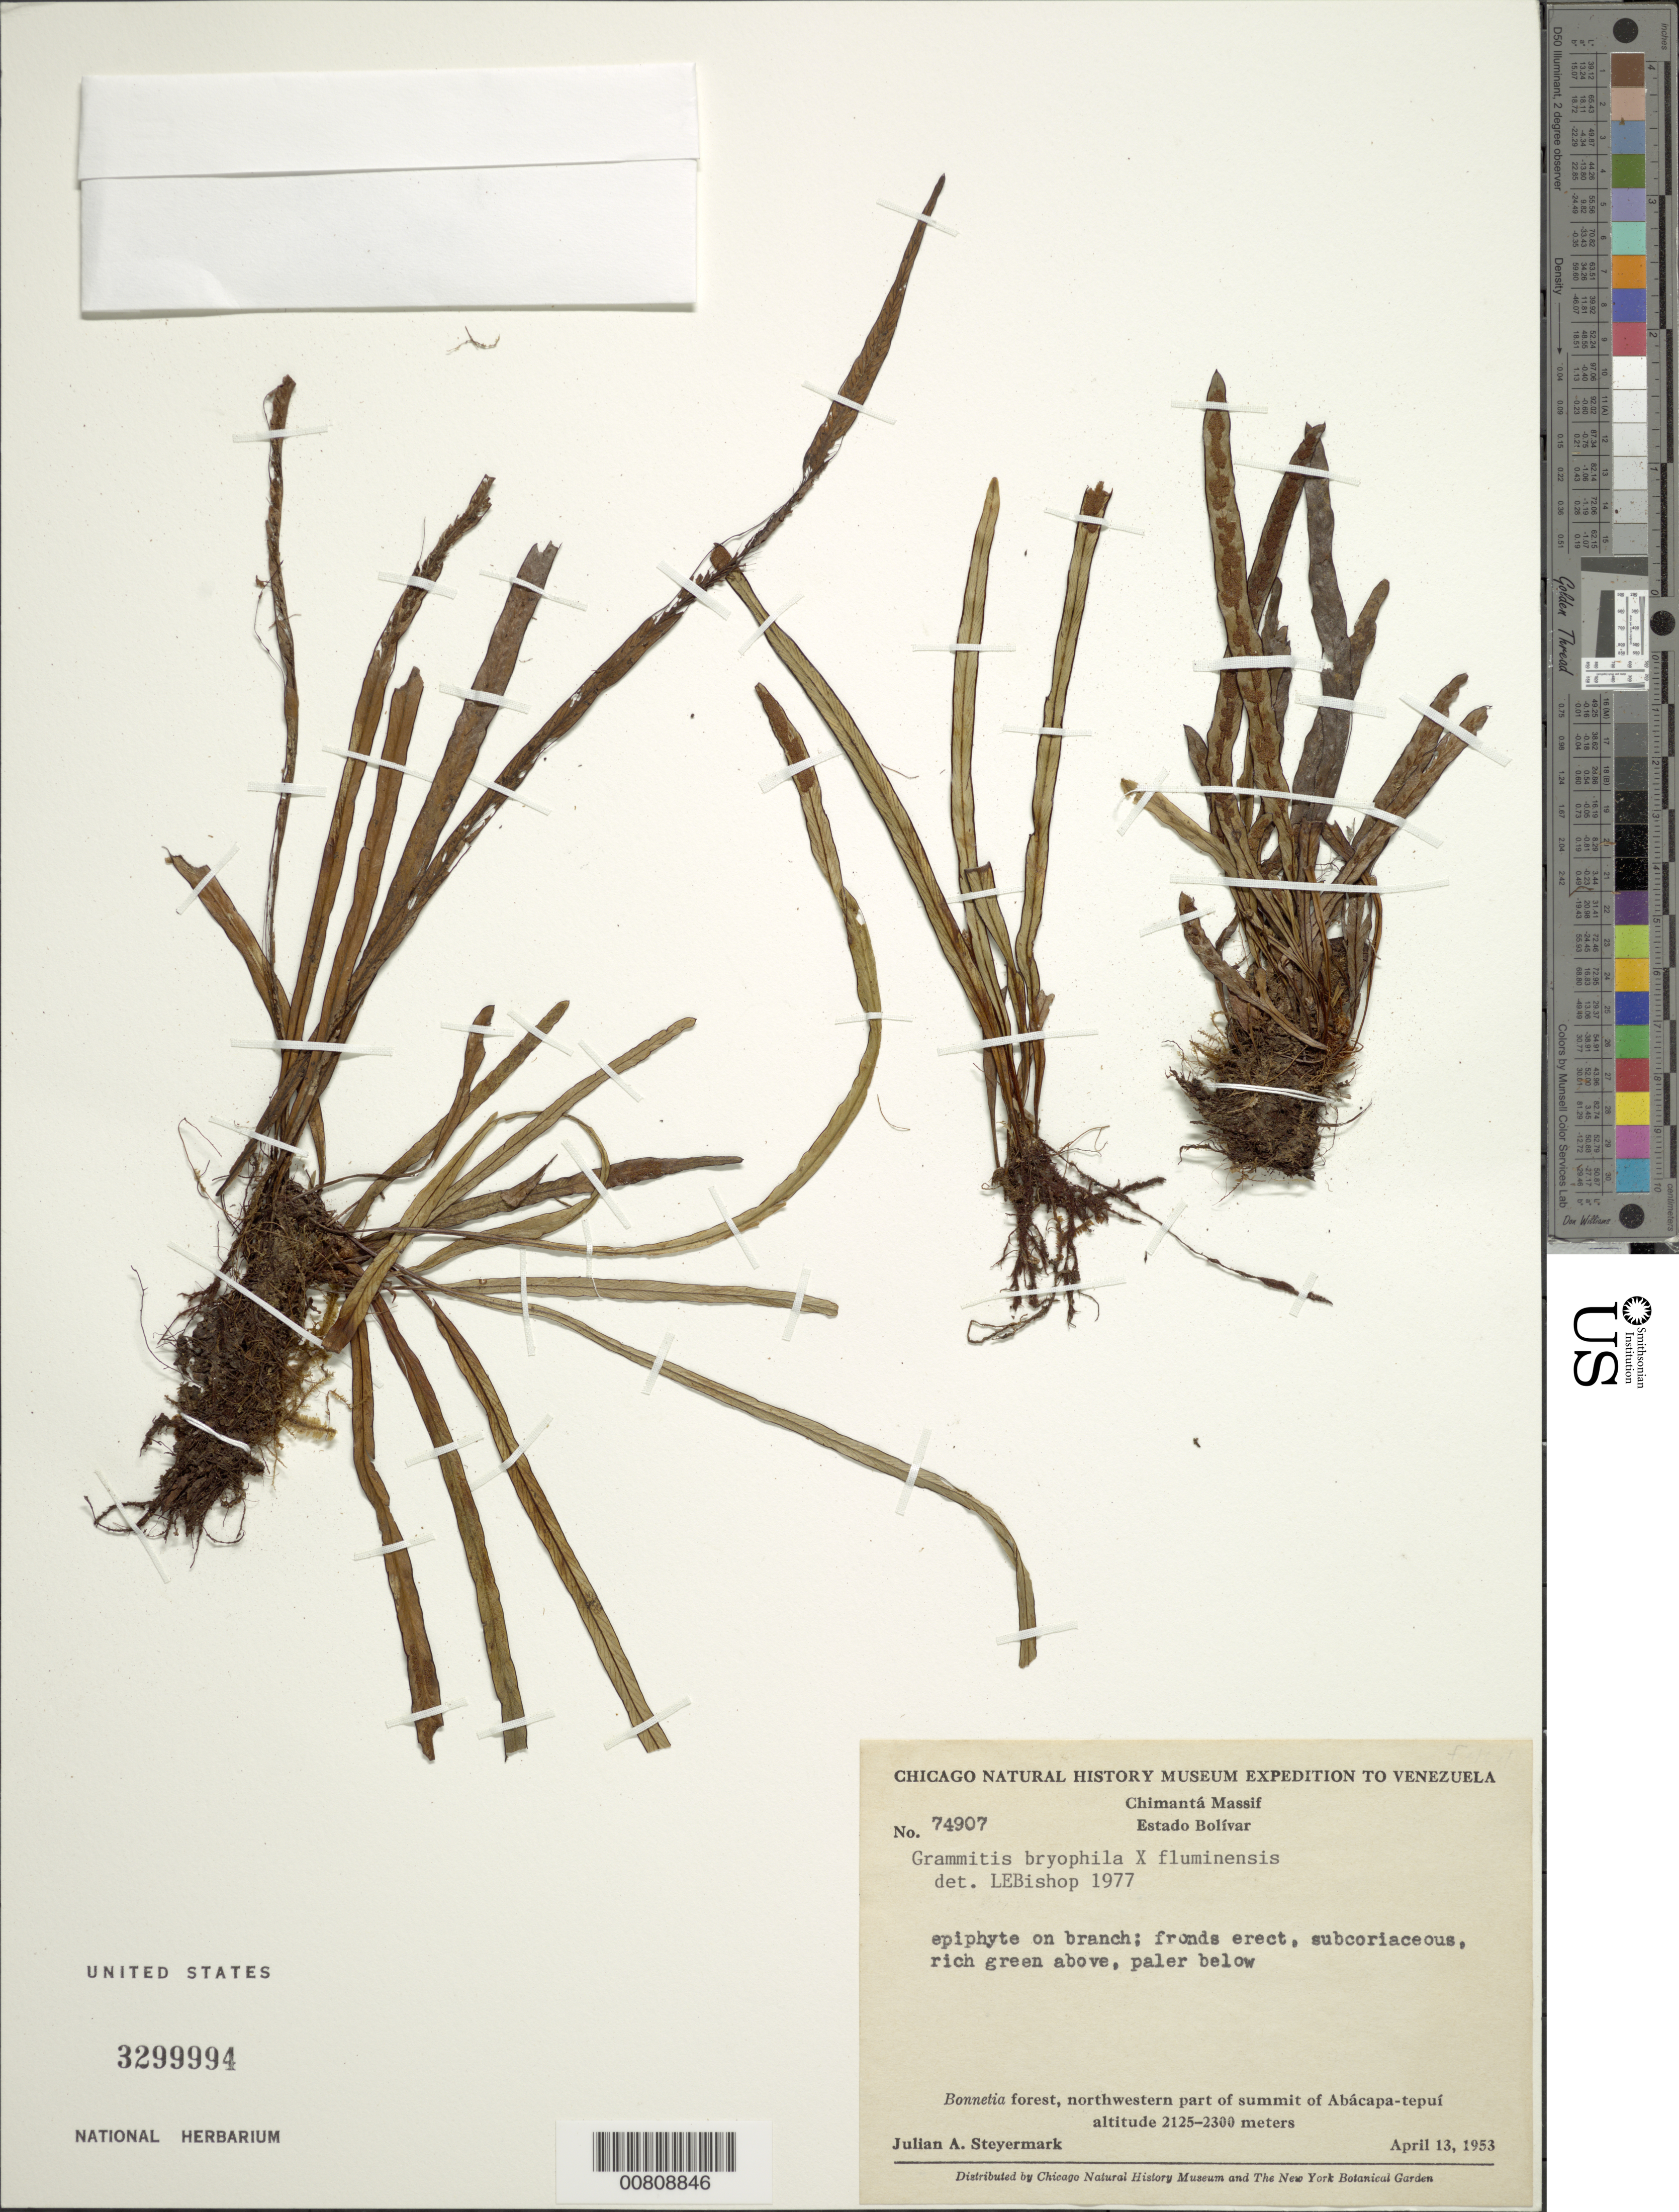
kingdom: Plantae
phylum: Tracheophyta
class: Polypodiopsida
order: Polypodiales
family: Polypodiaceae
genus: Grammitis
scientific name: Grammitis bryophila x G. fluminensis Fée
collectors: J. Steyermark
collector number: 74907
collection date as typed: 13-Apr-53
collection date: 1953-04-13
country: Venezuela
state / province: Bolívar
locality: Chimantá Massif, Abácapa-tepuí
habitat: Bonnetia forest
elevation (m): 2125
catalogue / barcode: US 3299994